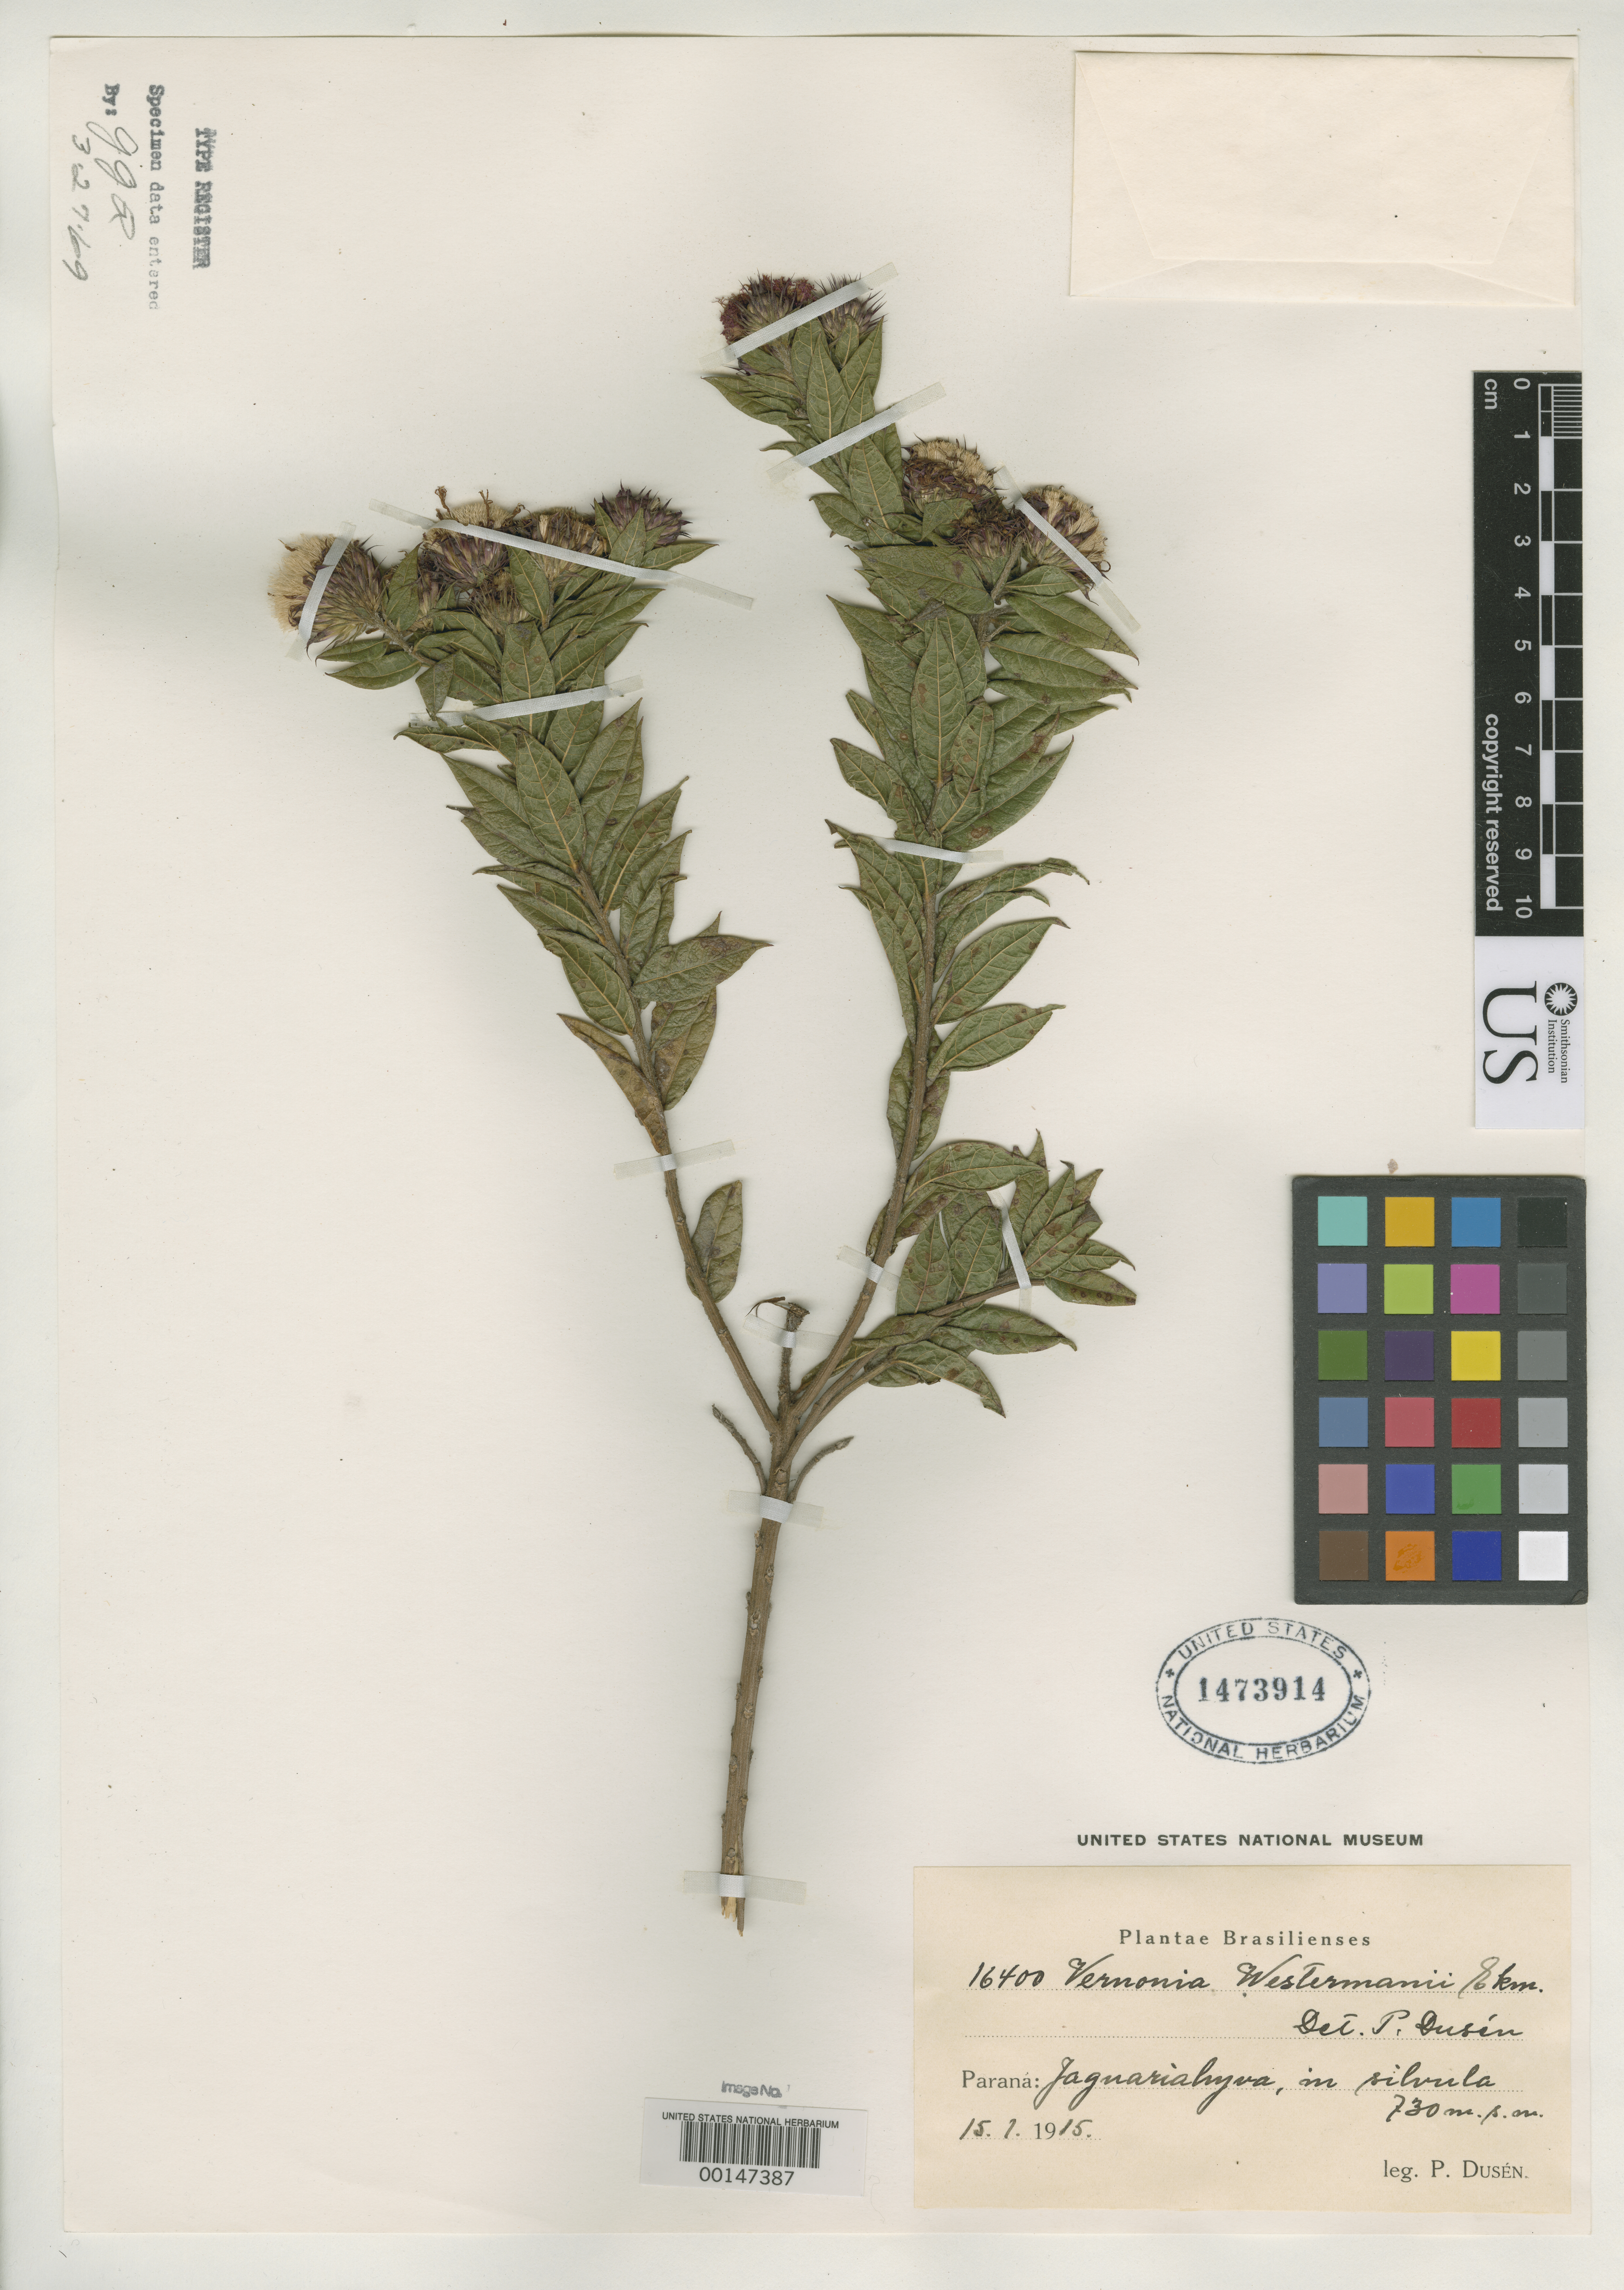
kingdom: Plantae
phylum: Tracheophyta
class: Magnoliopsida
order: Asterales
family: Asteraceae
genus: Vernonia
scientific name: Vernonia westermanii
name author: Ekman & Dusén ex Malme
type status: Syntype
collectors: P. Dusén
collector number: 16400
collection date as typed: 15 Jan 1915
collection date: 1915-01-15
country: Brazil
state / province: Paraná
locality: Jaguariahyba.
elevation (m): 730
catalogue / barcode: US 1473914